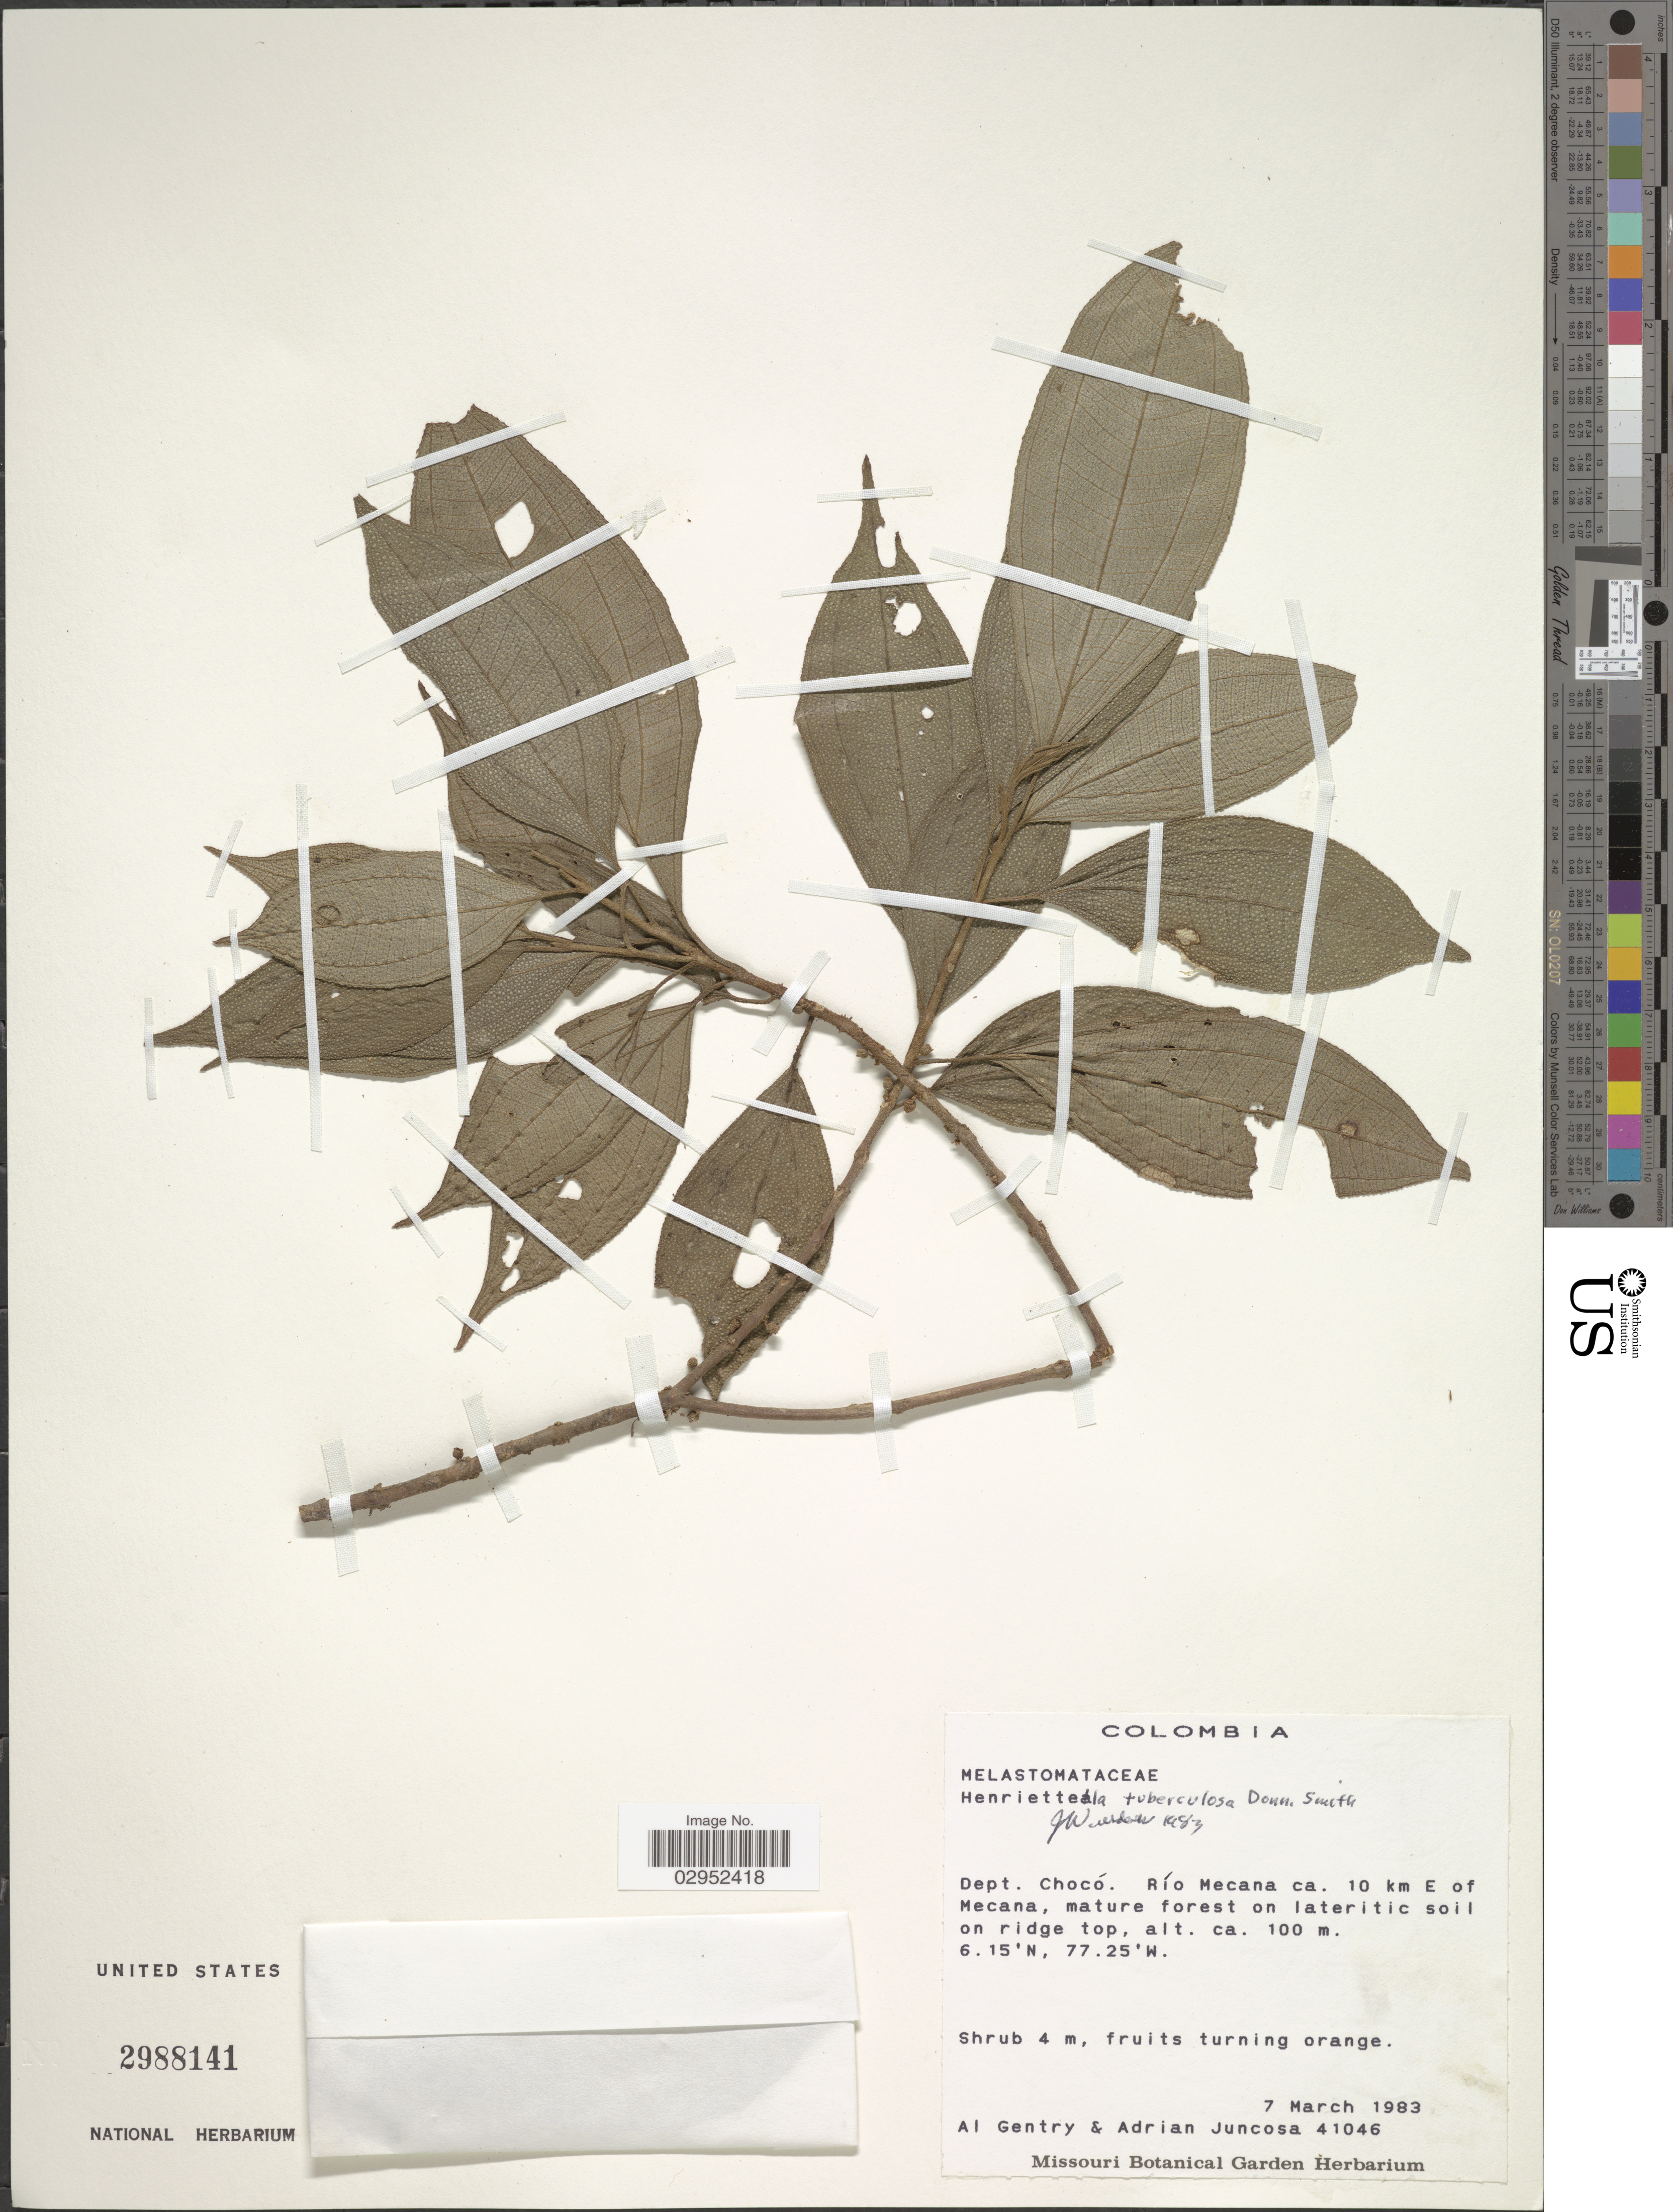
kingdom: Plantae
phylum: Tracheophyta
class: Magnoliopsida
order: Myrtales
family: Melastomataceae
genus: Henriettea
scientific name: Henriettea tuberculosa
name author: (Donn. Sm.) L.O. Williams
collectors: A. H. Gentry & A. Juncosa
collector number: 41046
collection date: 1983-03-07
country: Colombia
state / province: Chocó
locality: Dept. Chocó. Río Mecana ca. 10 km E of Mecana, mature forest on lateritic soil on ridge top.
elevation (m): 100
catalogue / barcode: US 2988141